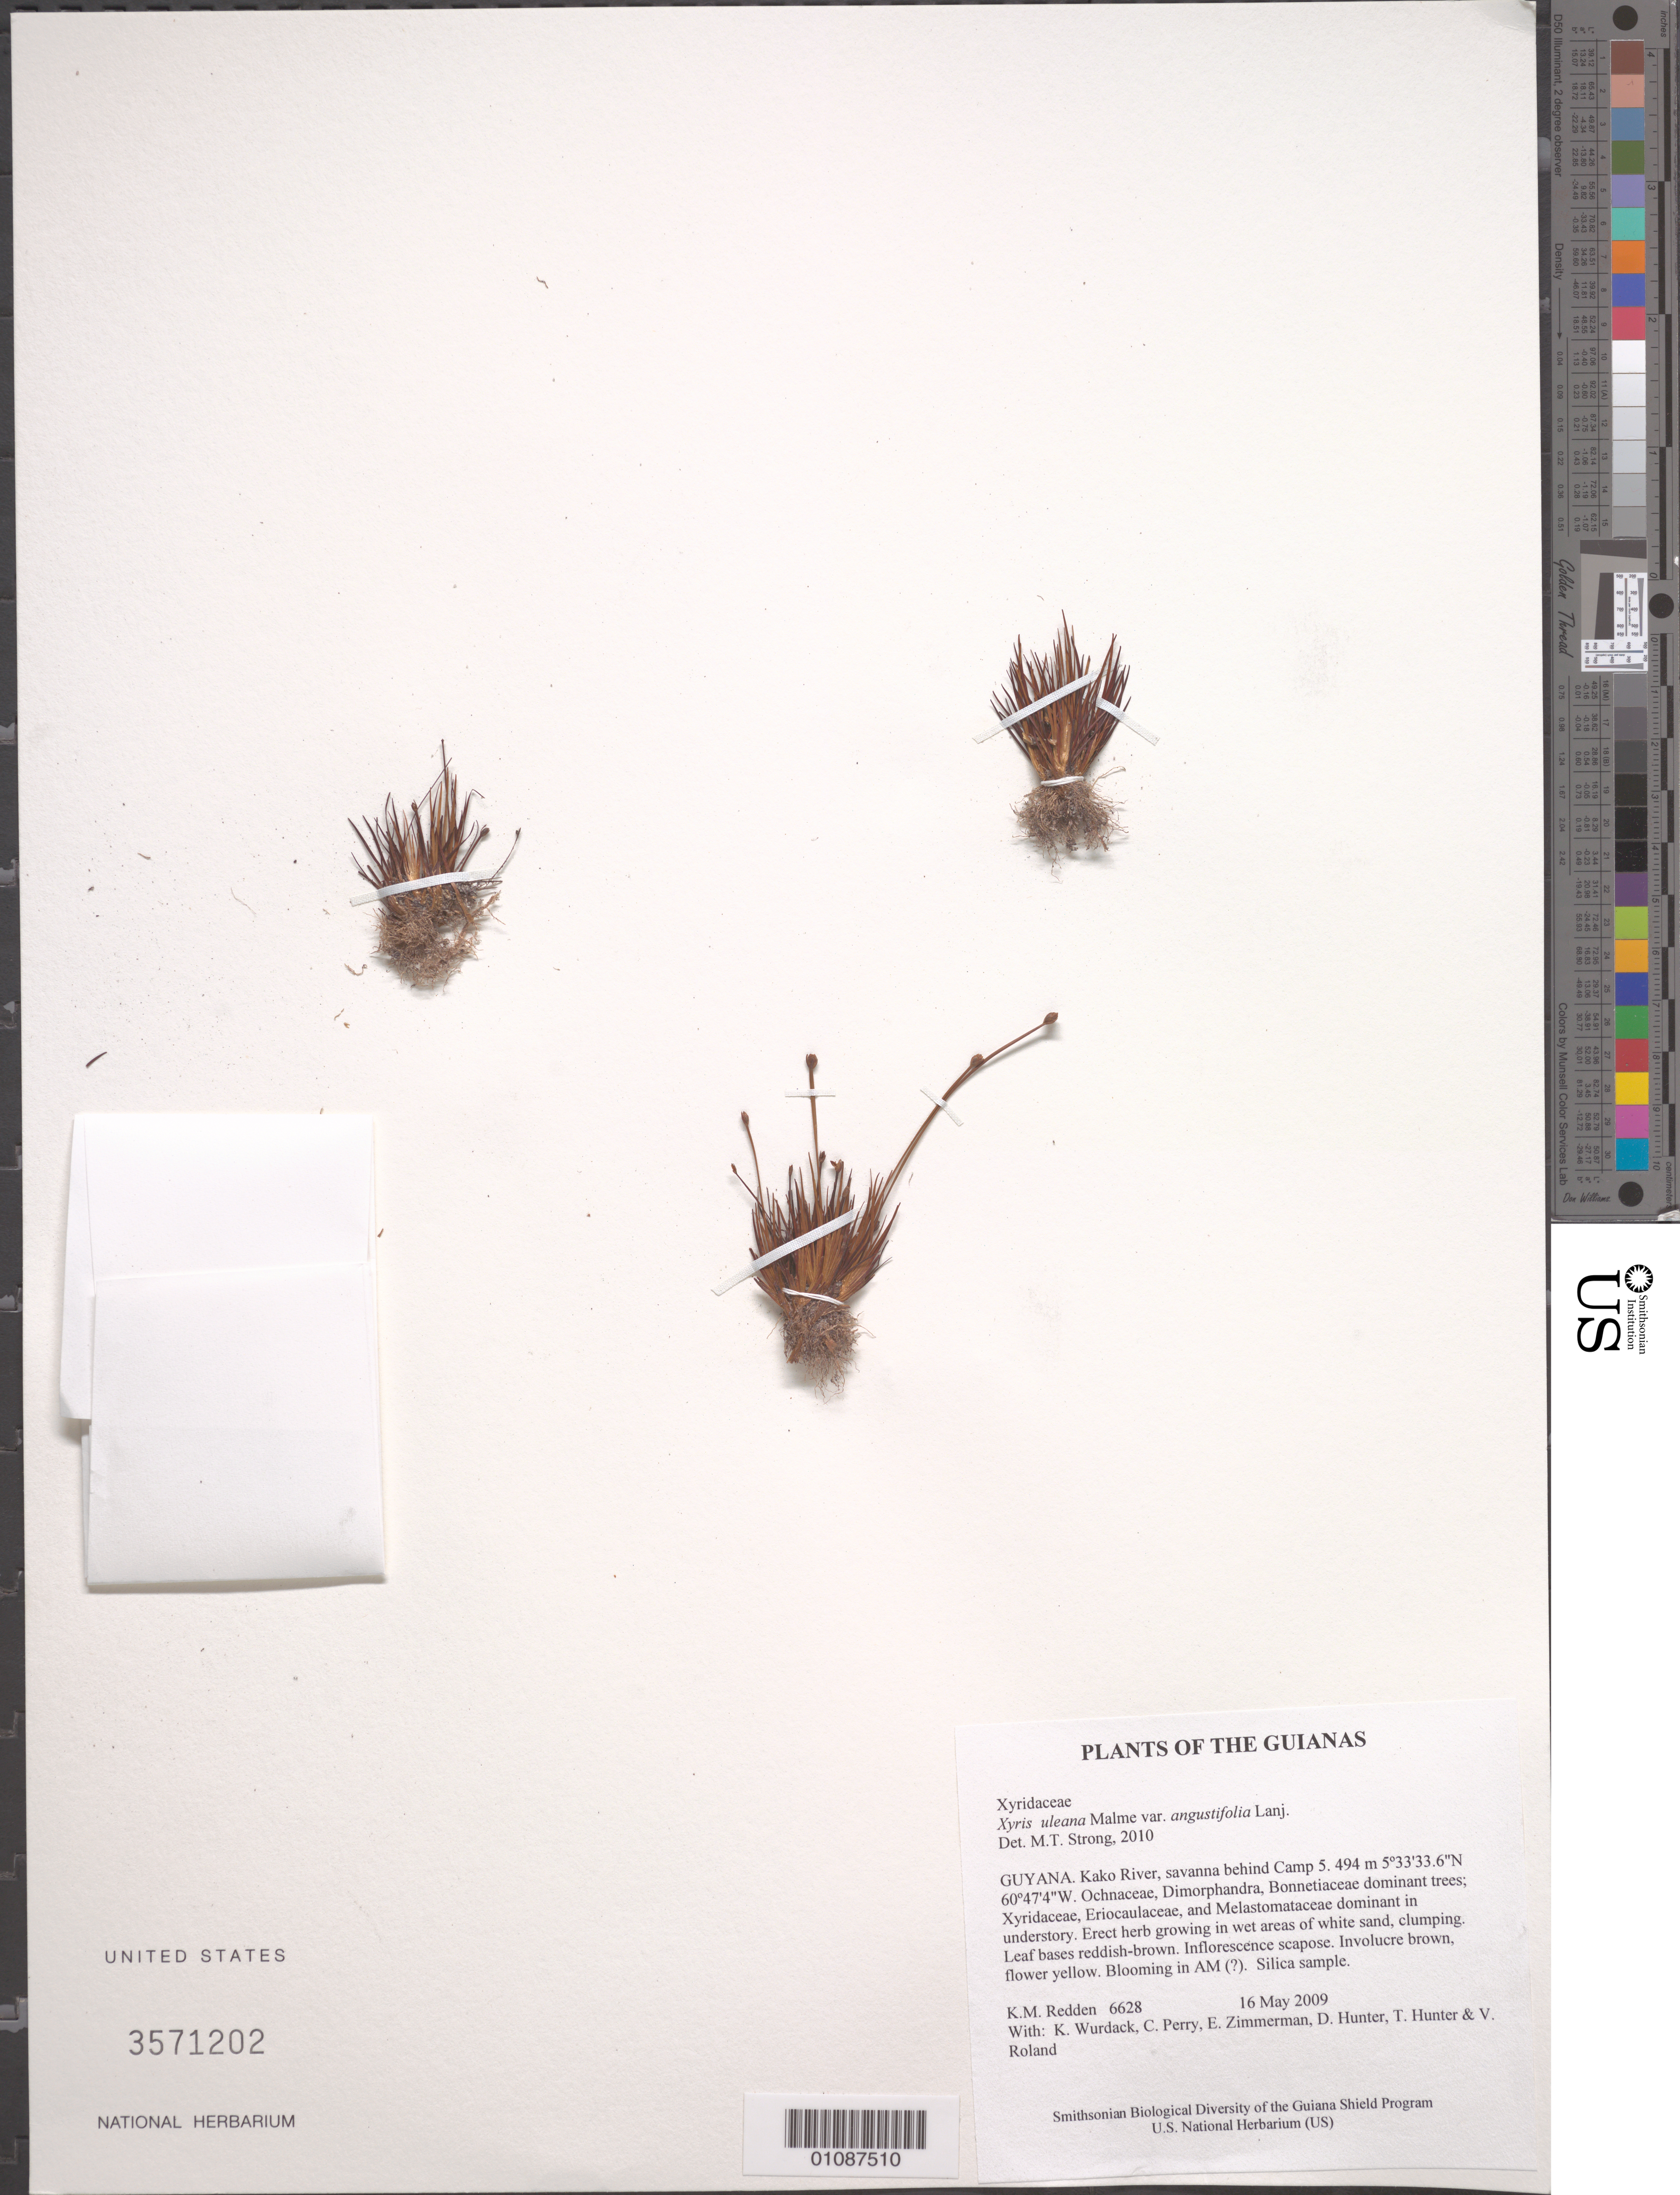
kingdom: Plantae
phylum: Tracheophyta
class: Liliopsida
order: Poales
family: Xyridaceae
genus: Xyris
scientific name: Xyris uleana var. angustifolia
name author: Lanj.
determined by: Strong, M. T., (US), Smithsonian Institution - National Museum of Natural History (UNITED STATES)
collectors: K. M. Redden, K. Wurdack, C. Perry, E. Zimmerman, D. Hunter, T. Hunter & V. Roland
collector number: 6628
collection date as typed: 16 May 2009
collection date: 2009-05-16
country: Guyana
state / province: Cuyuni-Mazaruni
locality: Kako River, savanna behind Camp 5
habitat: Ochnaceae, Dimorphandra, Bonnetiaceae dominant trees; Xyridaceae, Eriocaulaceae, and Melastomataceae dominant in understory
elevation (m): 494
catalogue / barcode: US 3571202